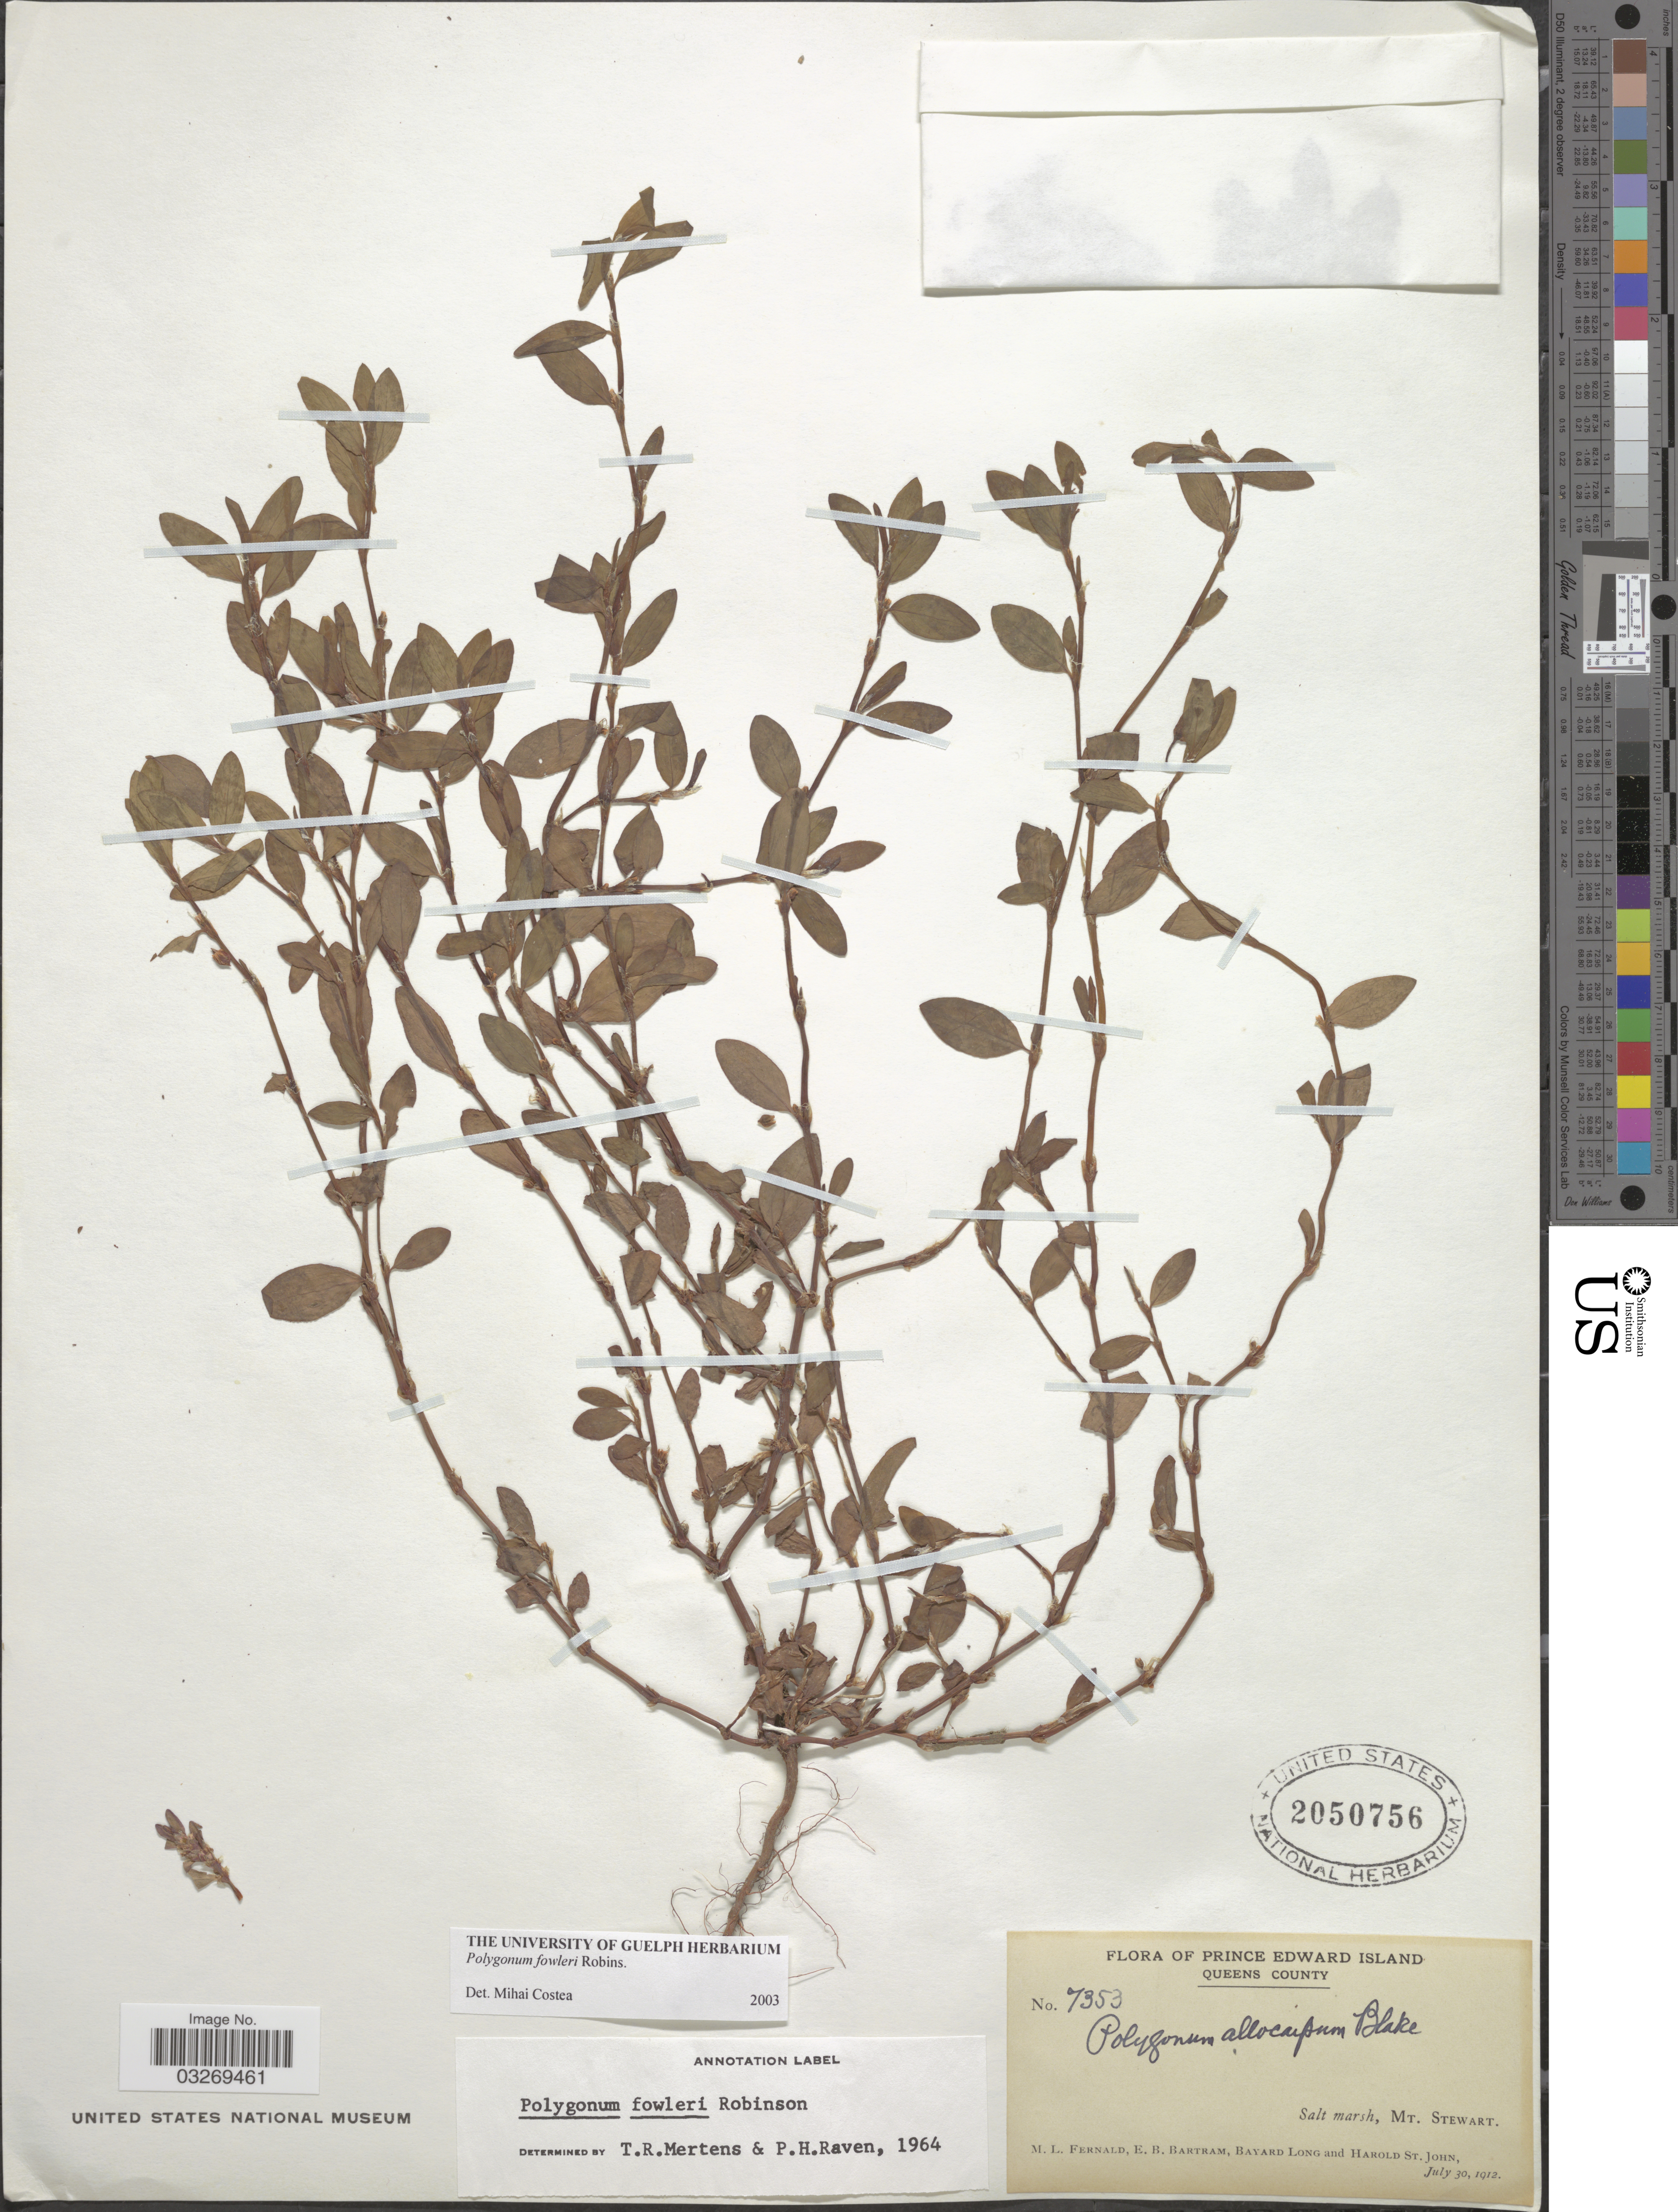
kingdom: Plantae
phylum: Tracheophyta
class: Magnoliopsida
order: Caryophyllales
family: Polygonaceae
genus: Polygonum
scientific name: Polygonum fowleri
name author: B.L. Rob.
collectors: M. L. Fernald, E. B. Bartram, B. Long & H. St. John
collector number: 7353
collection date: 1912-07-30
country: Canada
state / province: Prince Edward Island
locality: Queens County, Salt marsh, Mt. Stewart.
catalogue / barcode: US 2050756